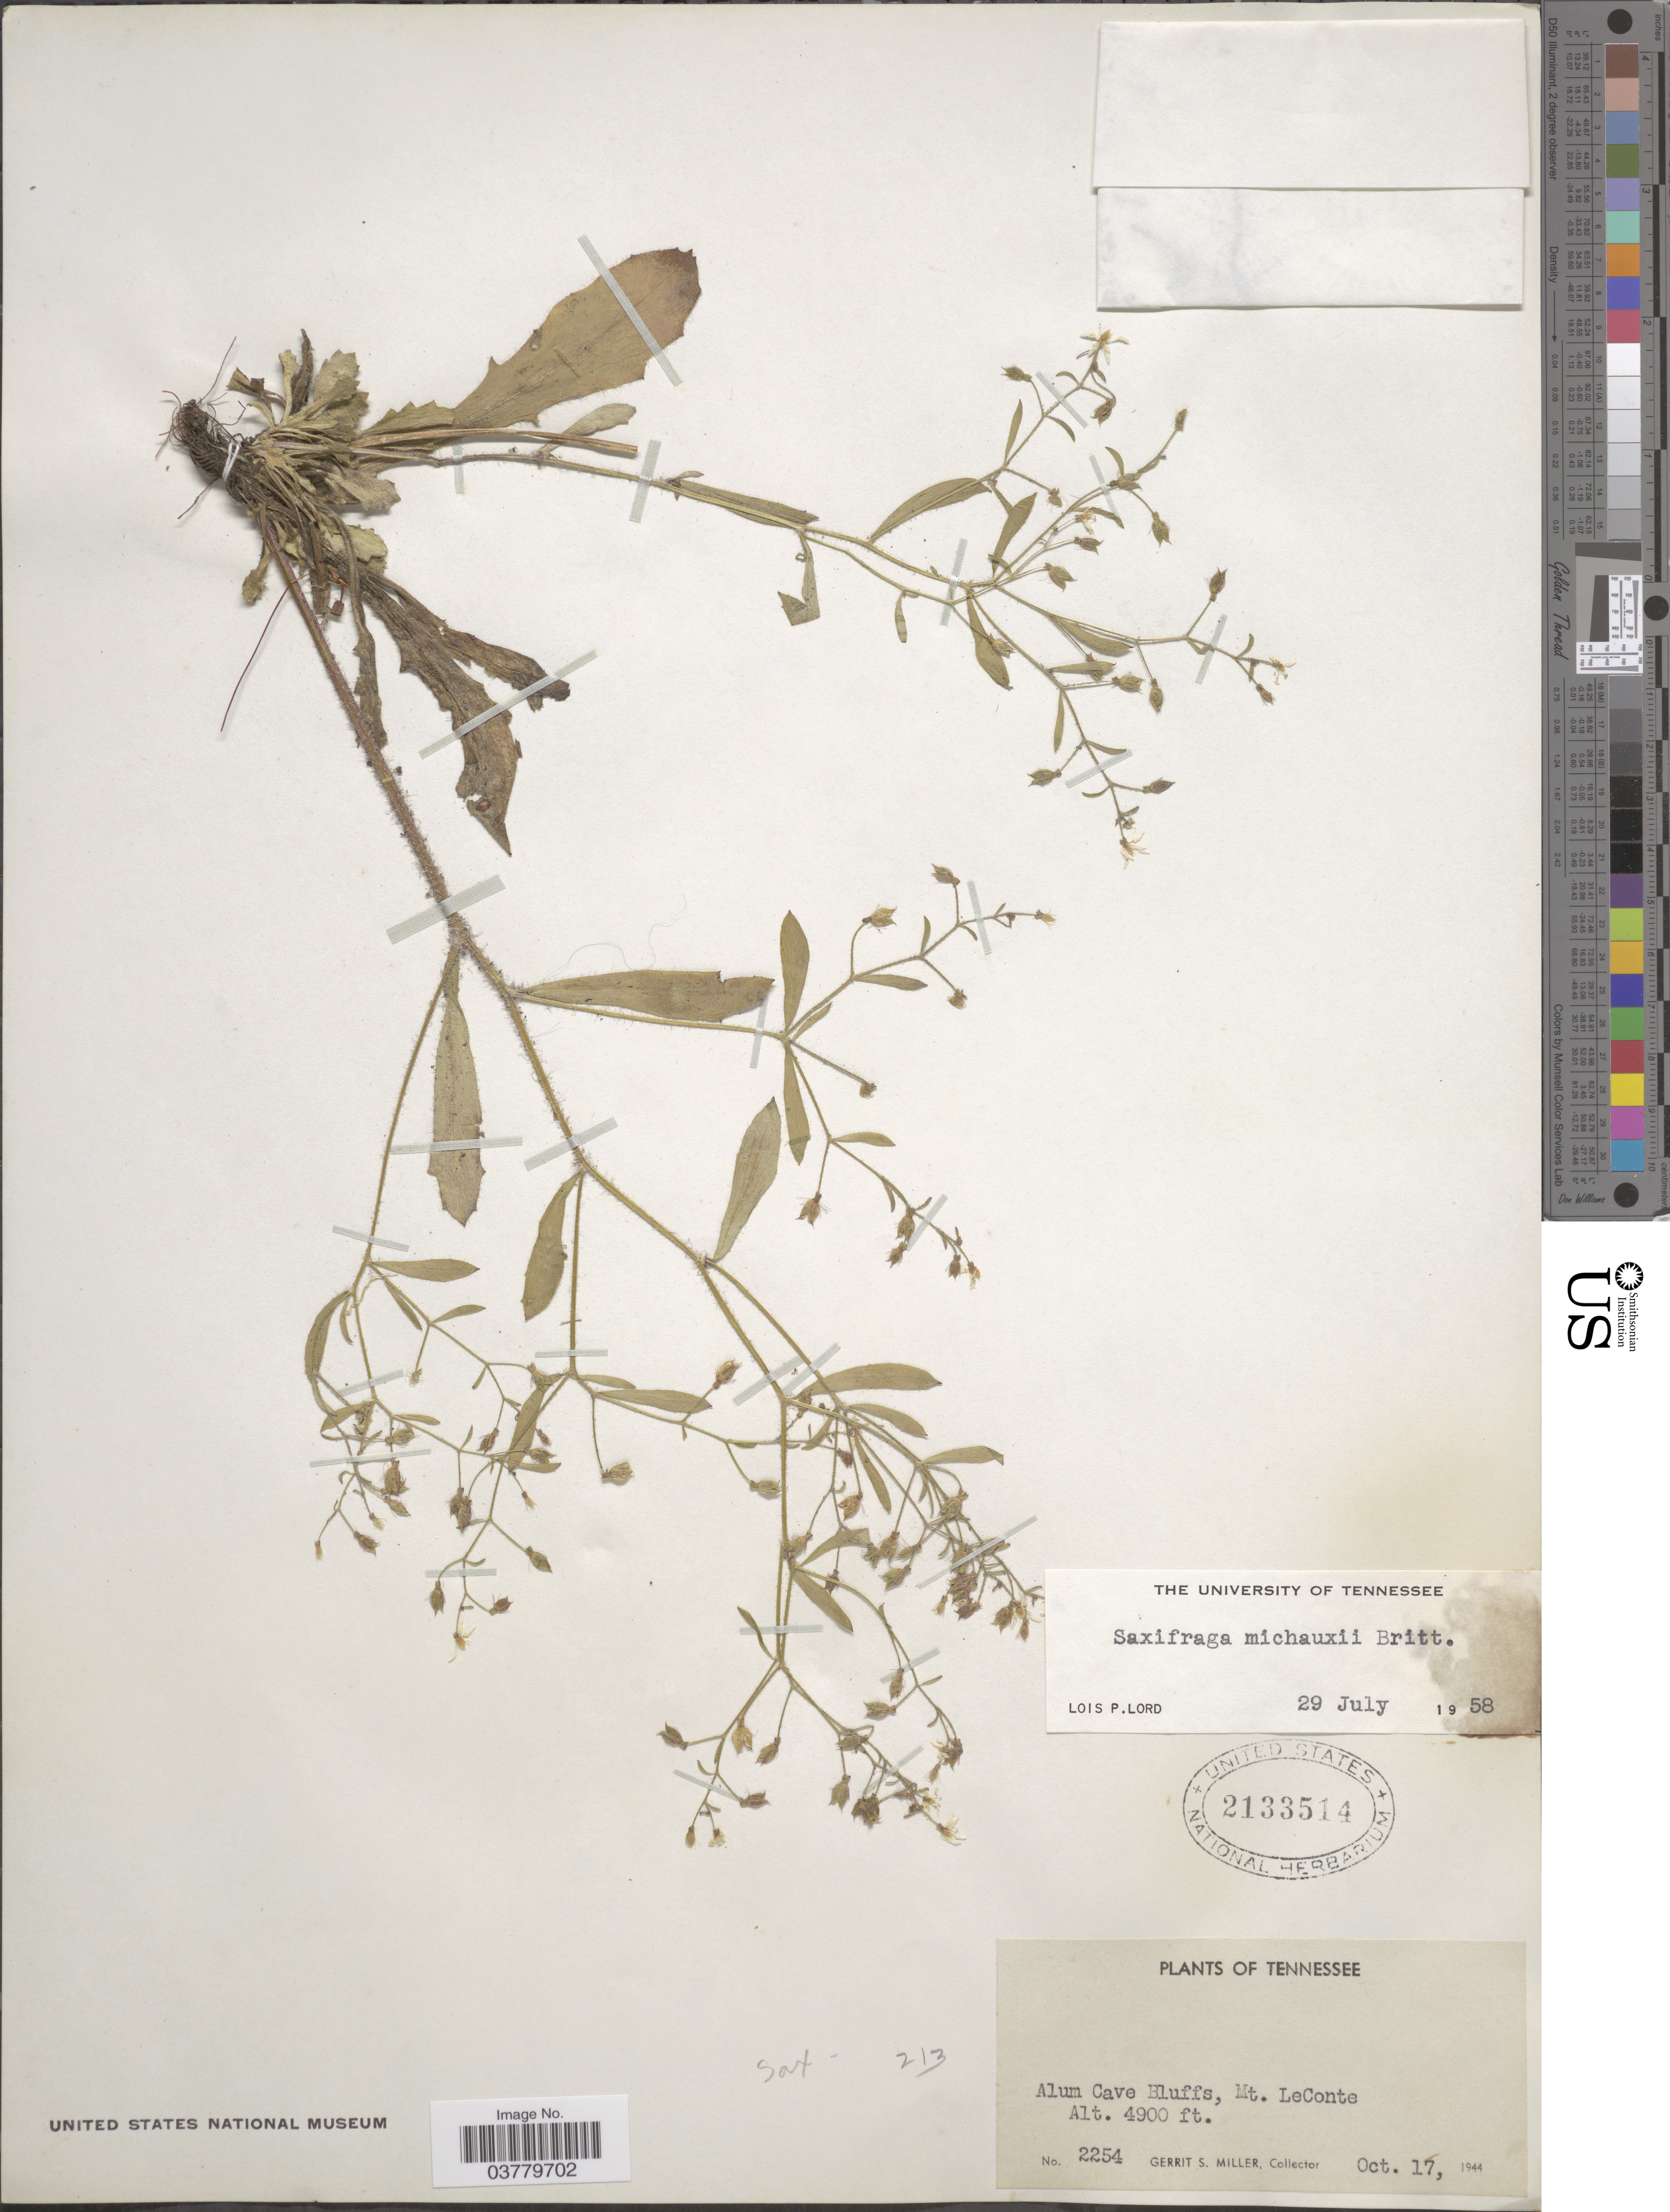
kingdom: Plantae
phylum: Tracheophyta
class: Magnoliopsida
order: Saxifragales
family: Saxifragaceae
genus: Micranthes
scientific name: Micranthes petiolaris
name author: (Raf.) Bush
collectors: G. S. Miller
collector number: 2254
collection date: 1944-10-17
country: United States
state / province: Tennessee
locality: Alum Cave Bluffs, Mt. LeConte.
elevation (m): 1494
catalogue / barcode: US 2133514